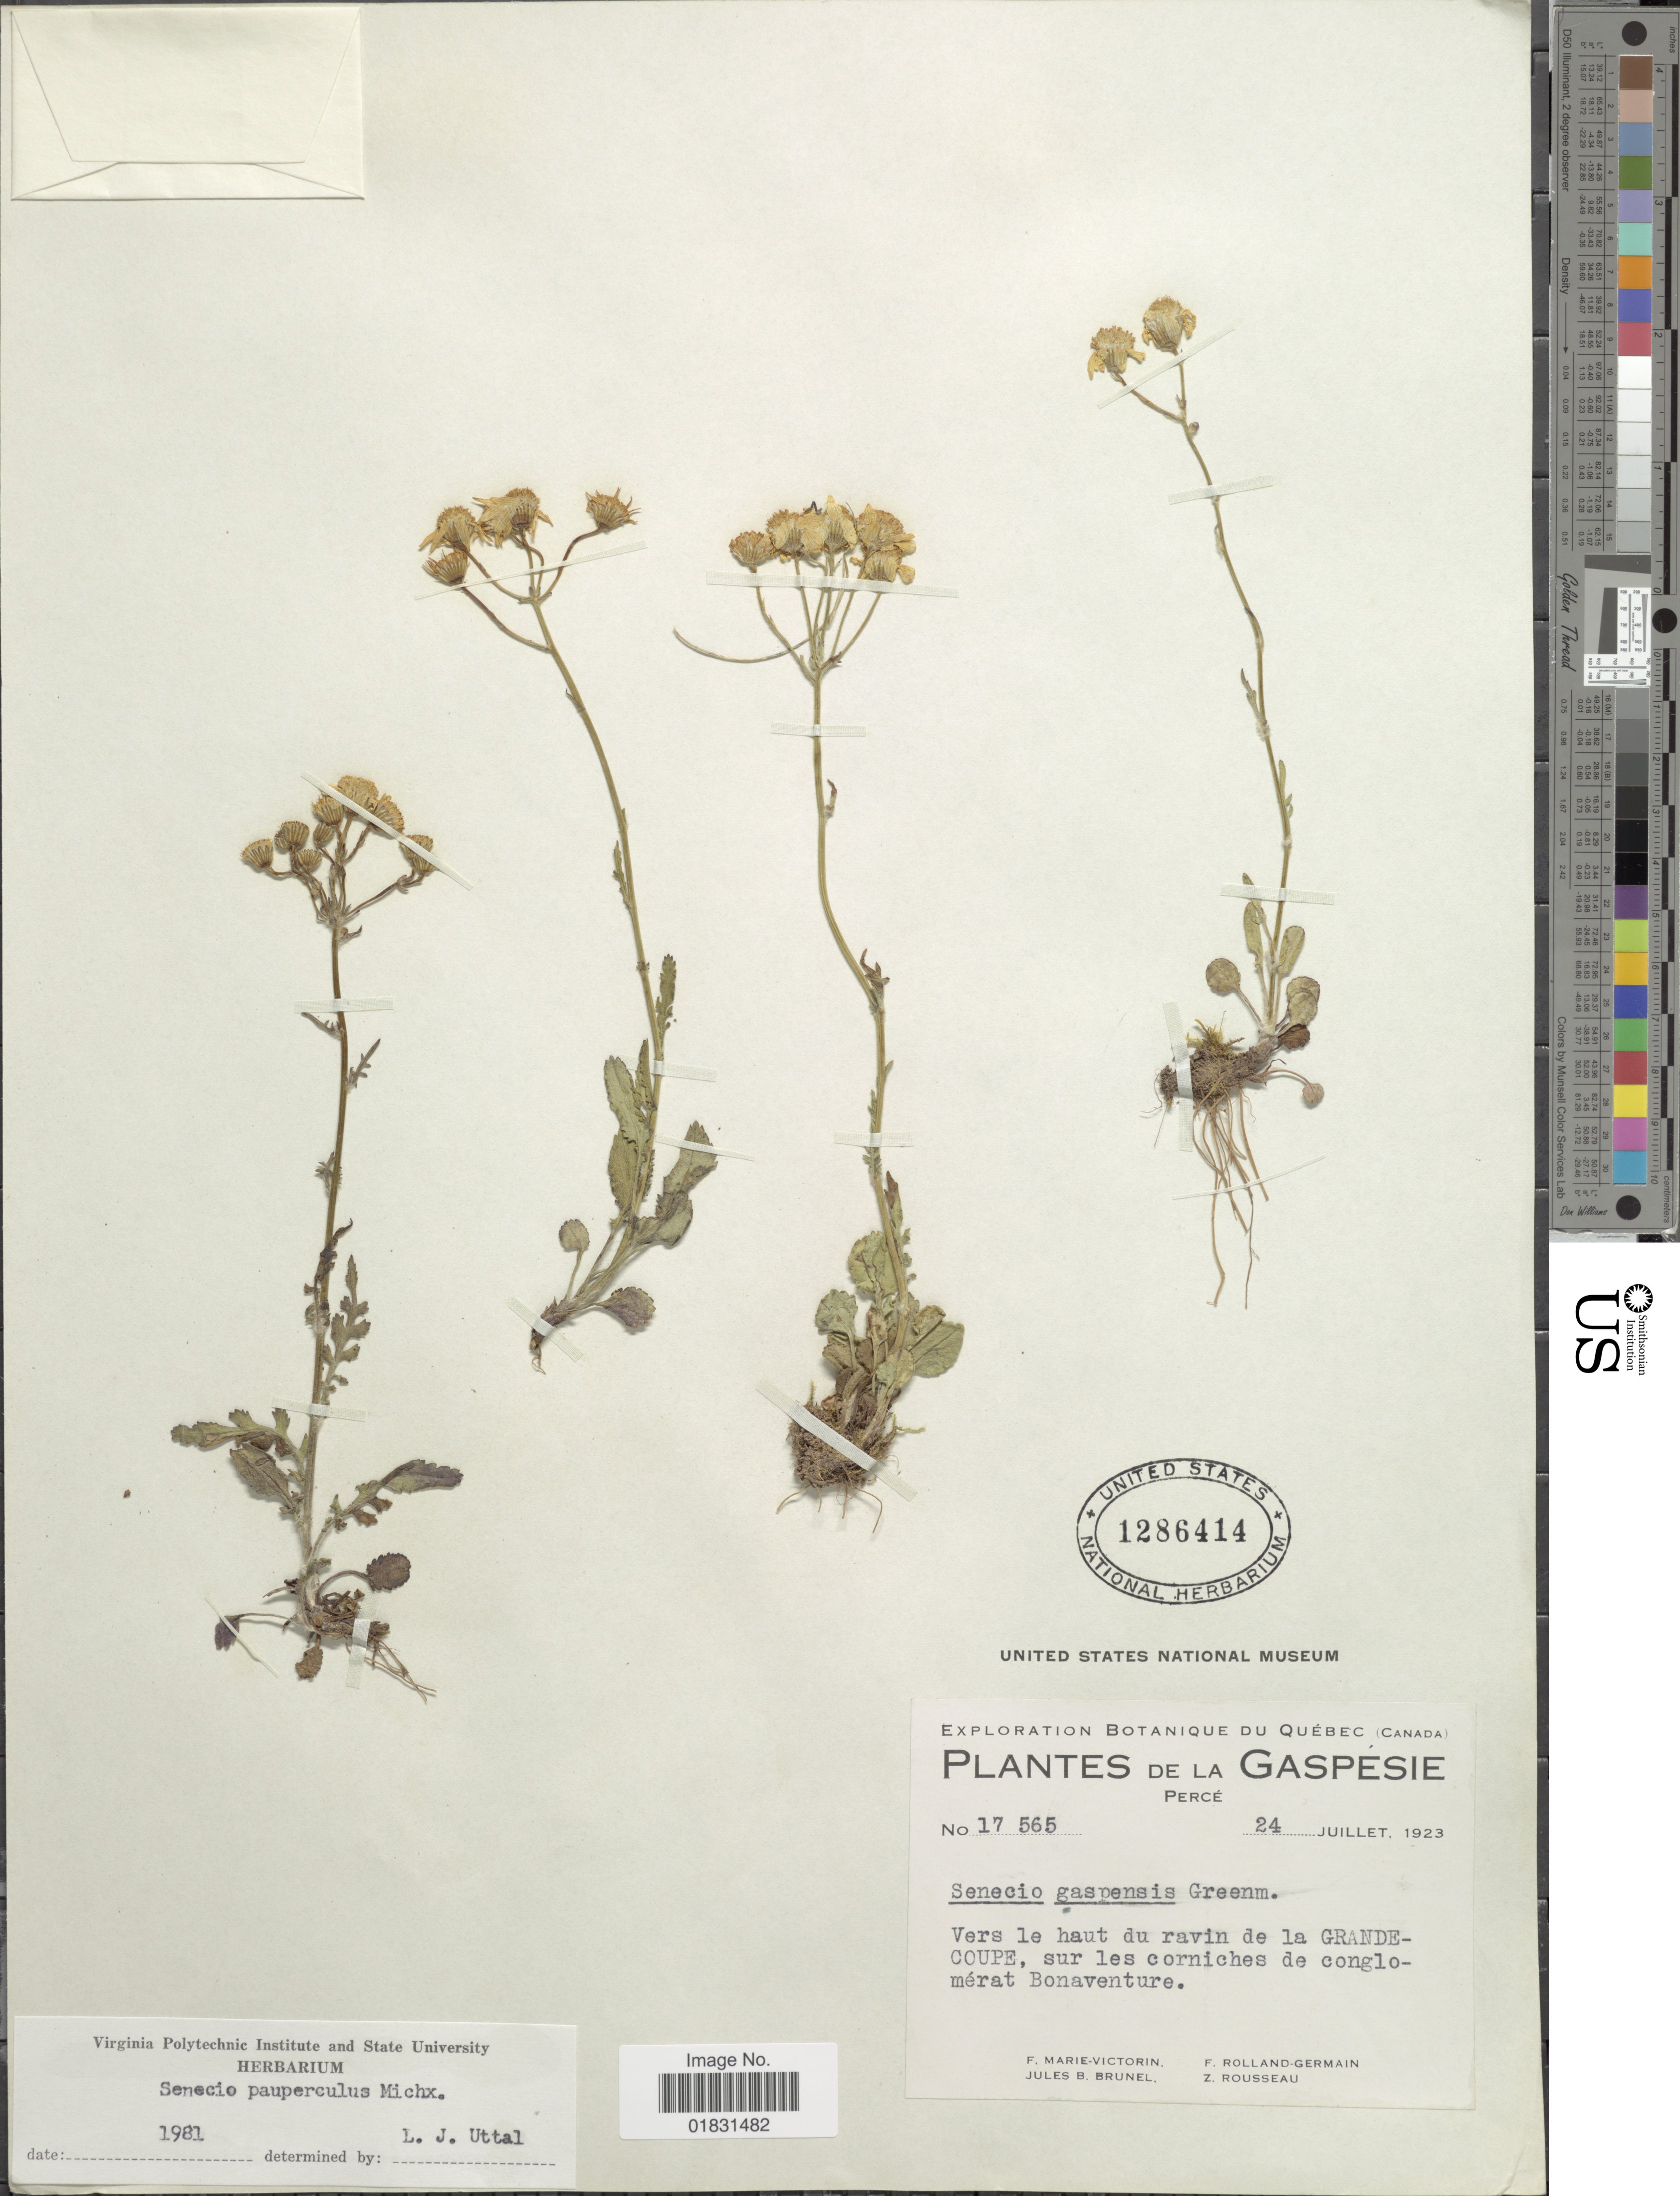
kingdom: Plantae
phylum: Tracheophyta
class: Magnoliopsida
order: Asterales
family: Asteraceae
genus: Packera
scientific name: Packera paupercula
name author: (Michx.) Á. Löve & D. Löve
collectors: Fr. Marie-Victorin, J. Brunel, Rolland-Germain & Z. Rousseau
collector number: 17565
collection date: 1923-07-24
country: Canada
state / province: Quebec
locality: La Percé Gaspesie, Vers le haut du ravin de la Grande-Coupe, sur les corniches de conglomérat Bonaventure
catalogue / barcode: US 1286414